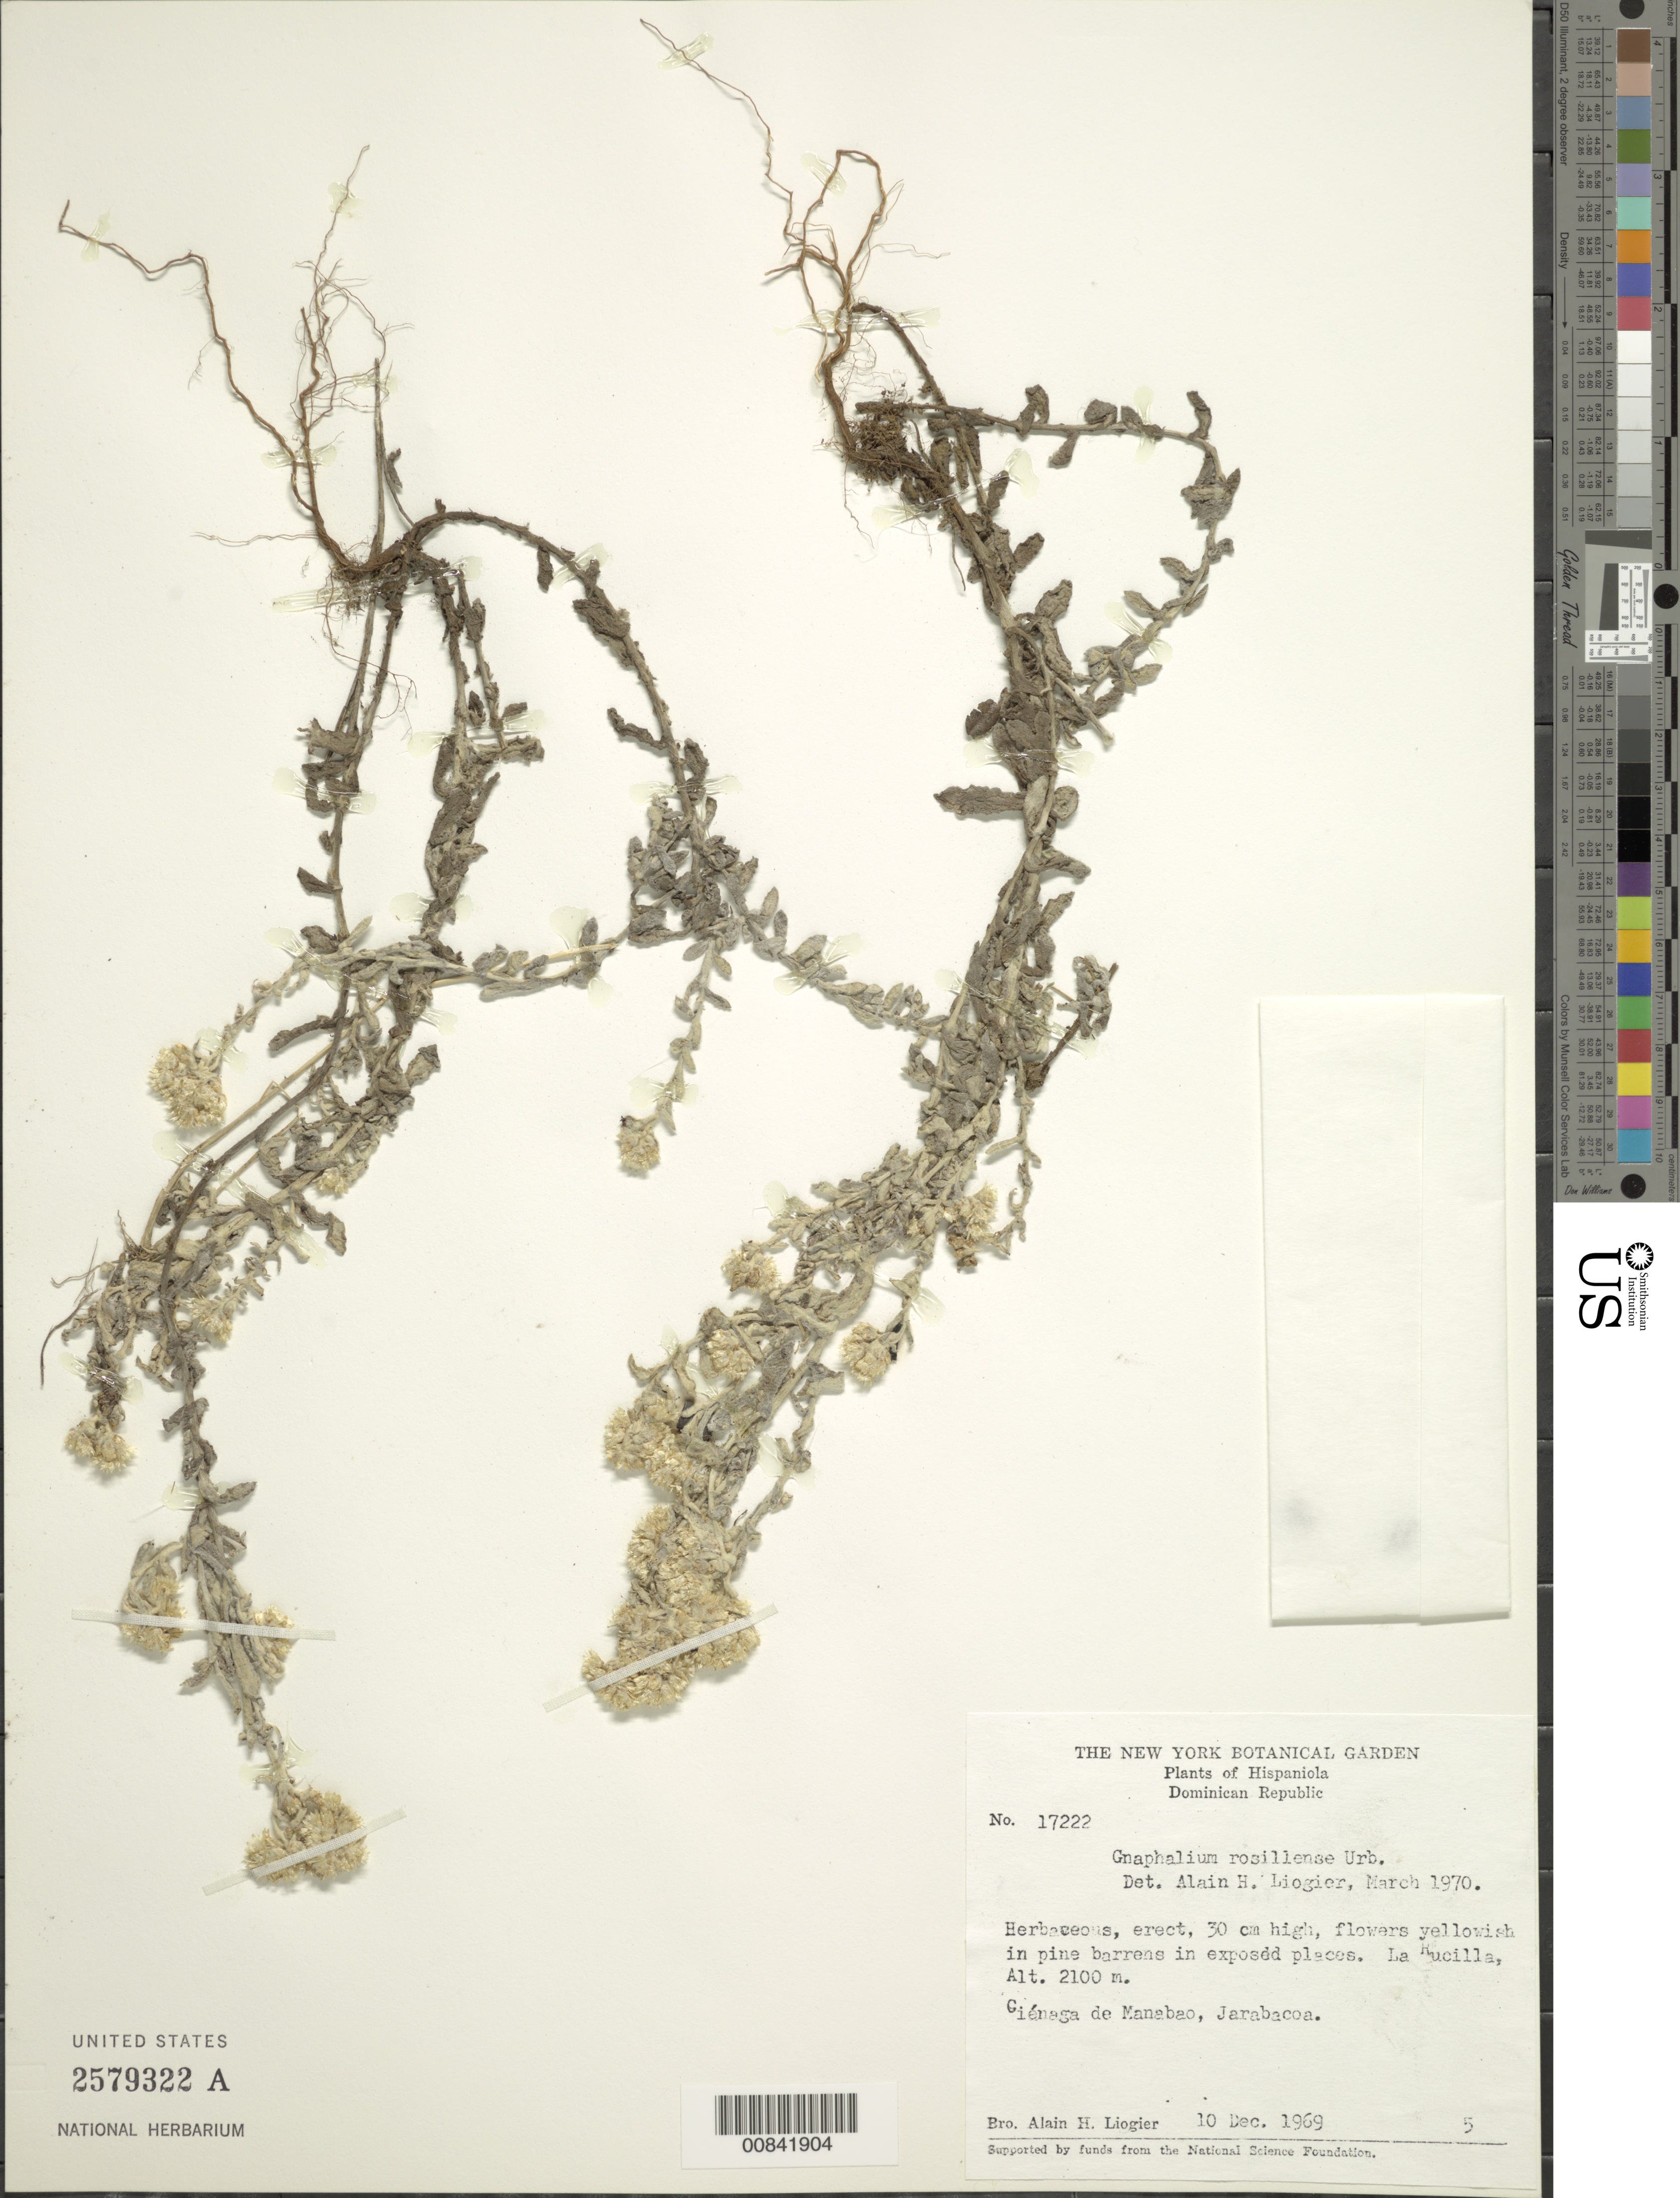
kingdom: Plantae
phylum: Tracheophyta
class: Magnoliopsida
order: Asterales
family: Asteraceae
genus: Pseudognaphalium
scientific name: Pseudognaphalium eggersii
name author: (Urb.) Anderb.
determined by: Nesom, Guy L.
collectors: A. H. Liogier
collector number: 17222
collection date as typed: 10 Dec 1969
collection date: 1969-12-10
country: Dominican Republic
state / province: La Vega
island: Hispaniola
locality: La Rucilla, Ciénaga de Manabao, Jarabacoa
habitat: In pine barrens in exposed places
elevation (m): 2100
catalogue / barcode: US 2579322